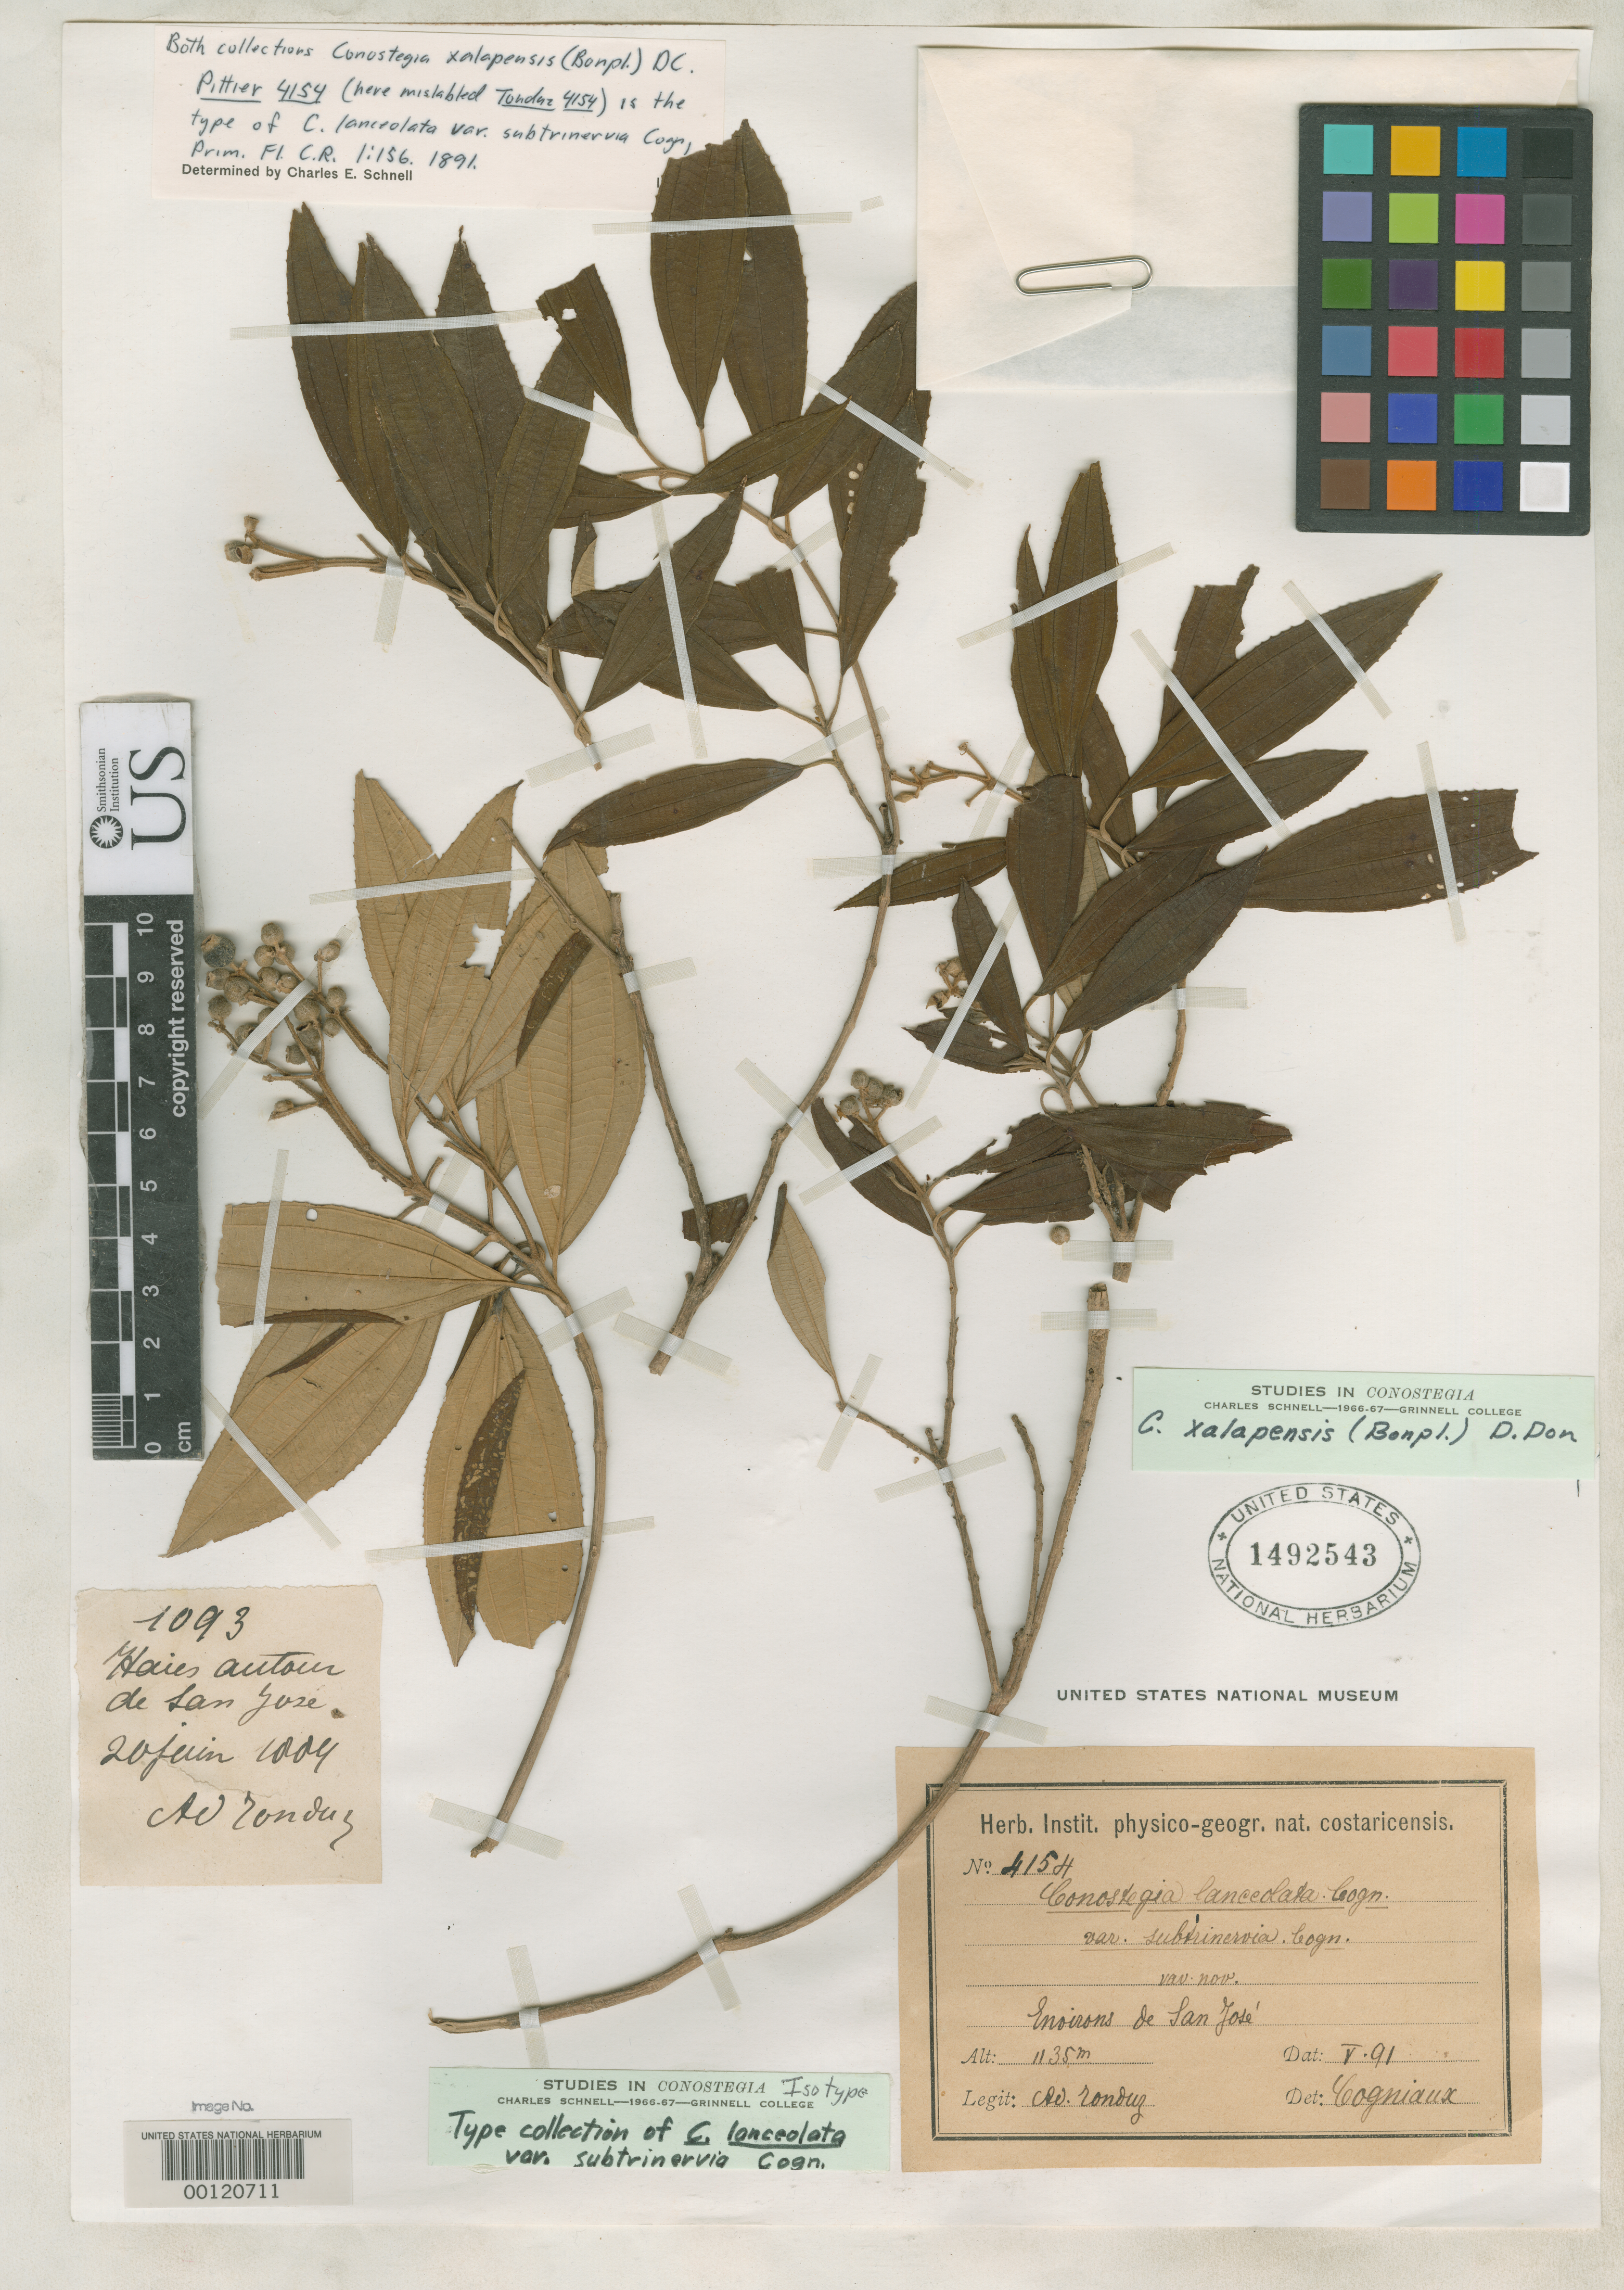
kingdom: Plantae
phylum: Tracheophyta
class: Magnoliopsida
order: Myrtales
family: Melastomataceae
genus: Conostegia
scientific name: Conostegia lanceolata var. subtrinervia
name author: Cogn.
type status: Isotype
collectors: A. Tonduz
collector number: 4154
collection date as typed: May 1891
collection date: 1891-05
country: Costa Rica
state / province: San José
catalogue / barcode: US 1492543